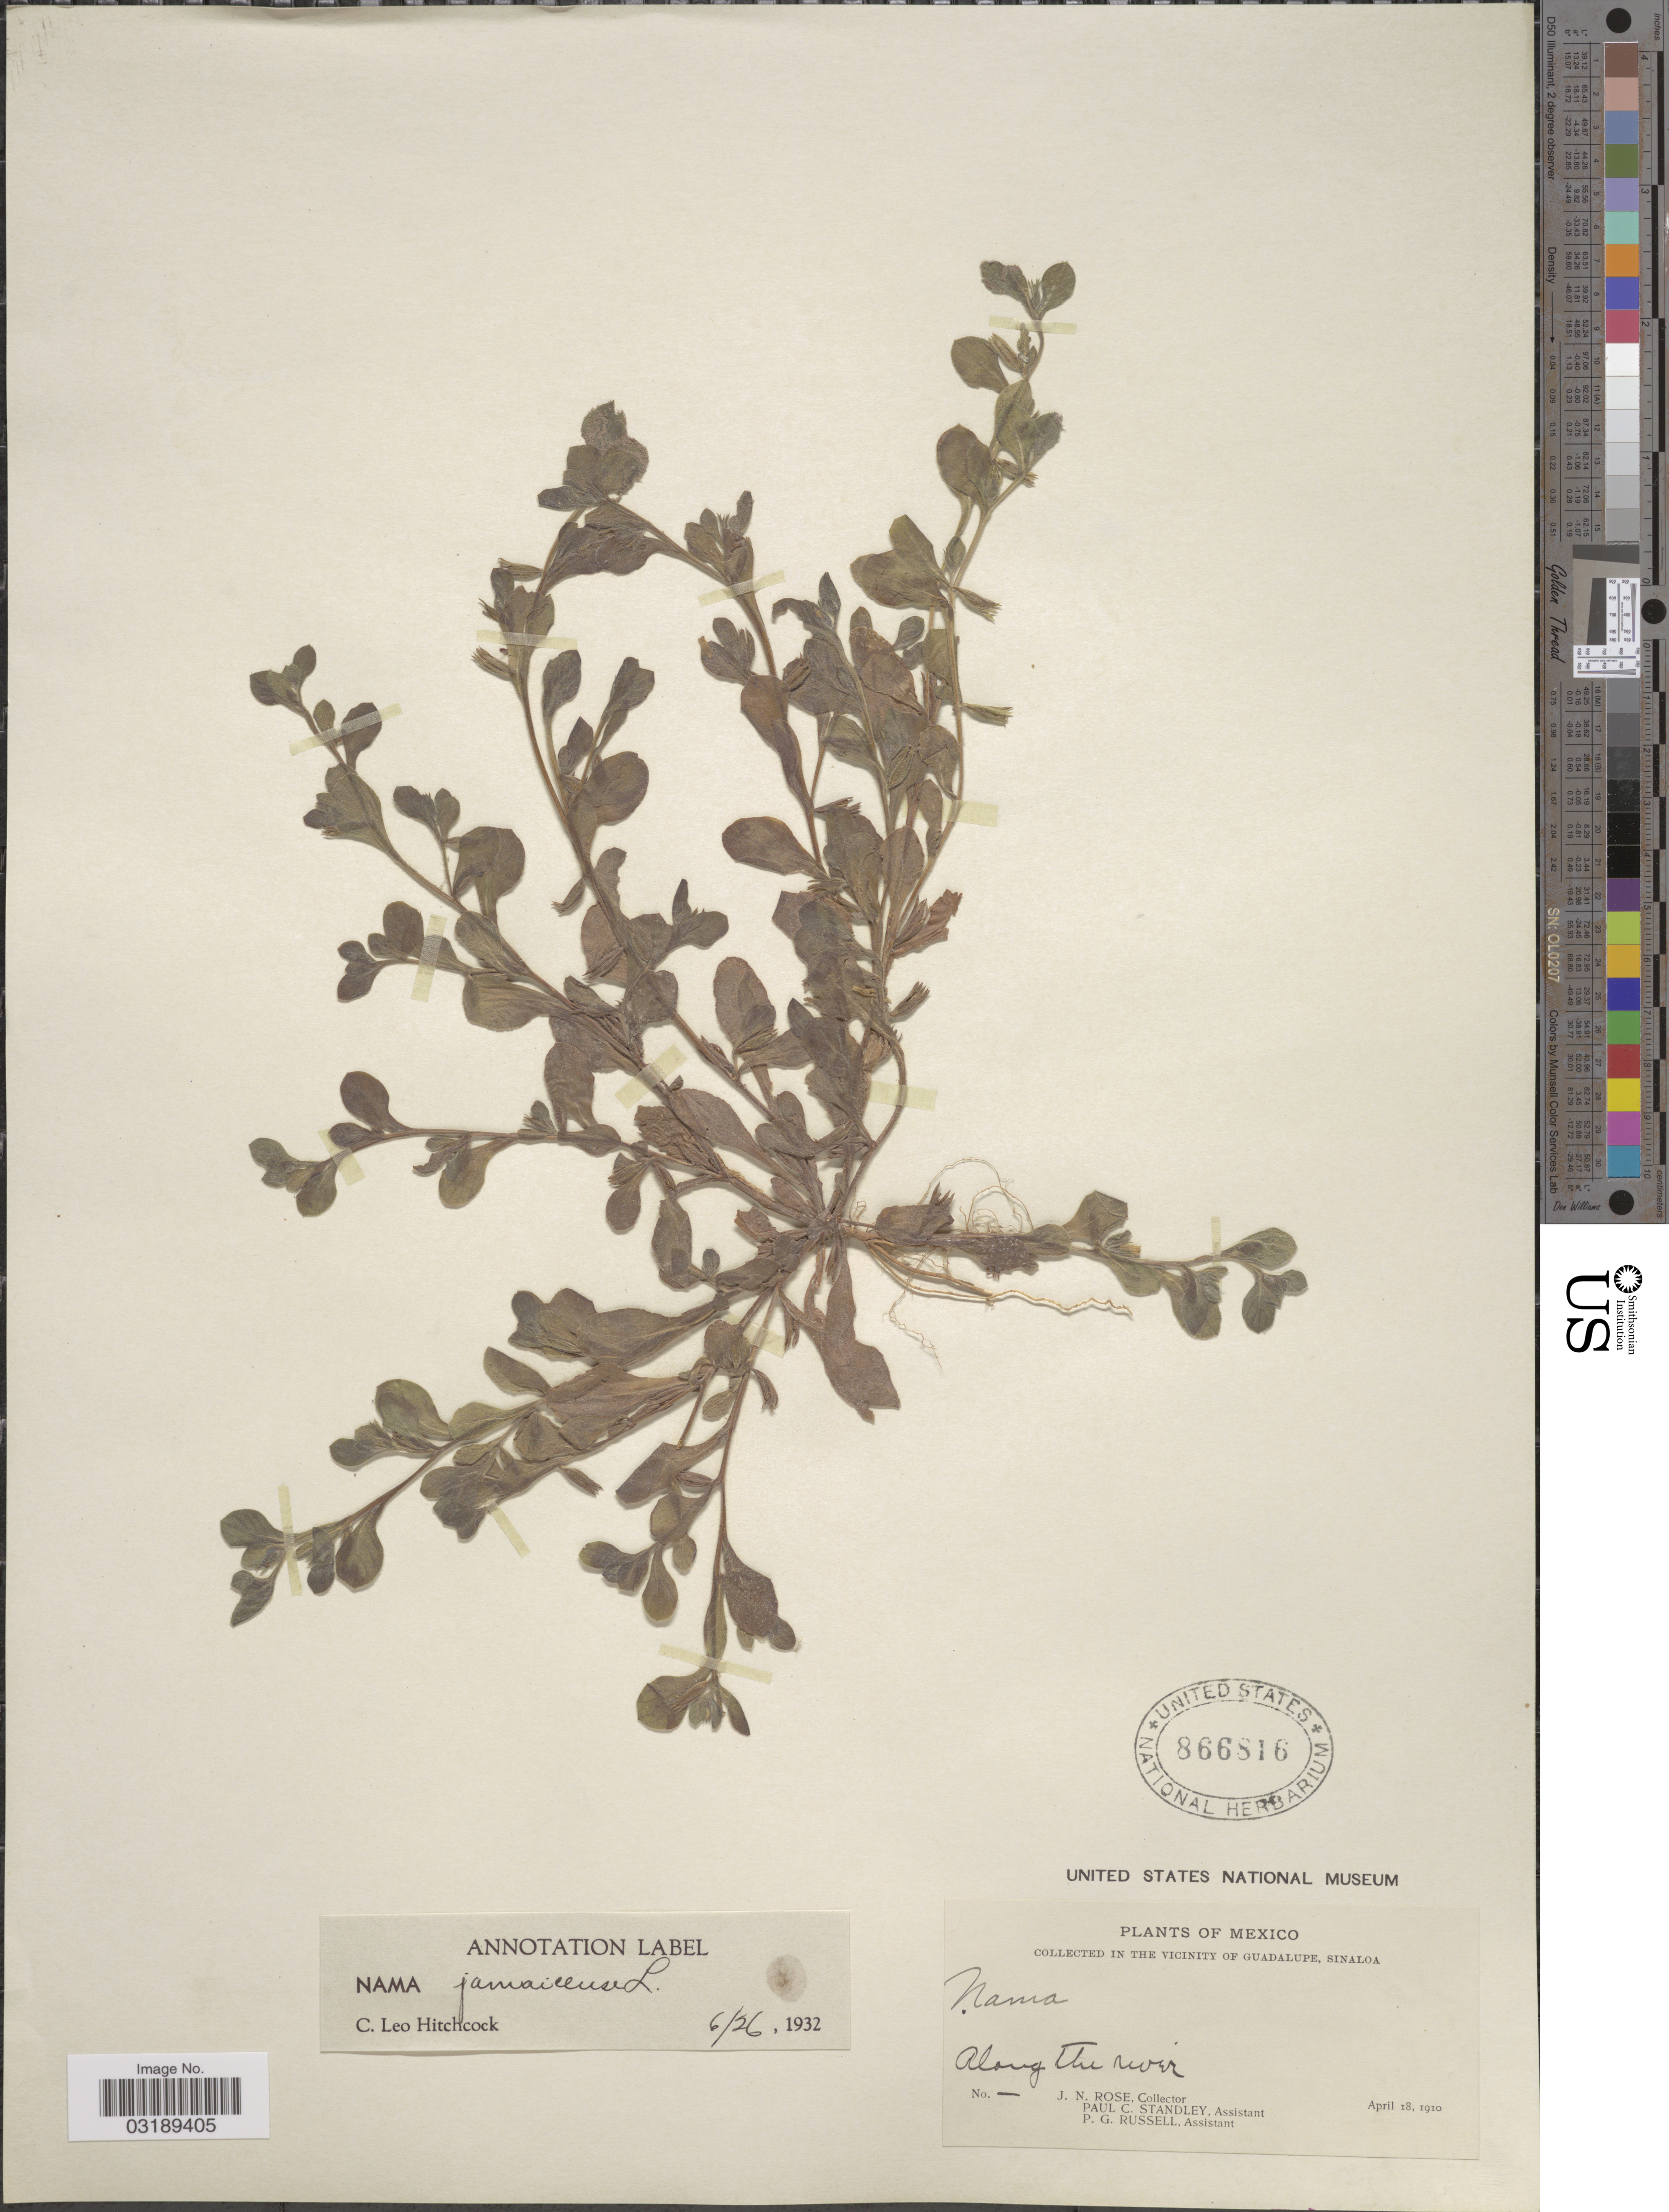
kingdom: Plantae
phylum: Tracheophyta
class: Magnoliopsida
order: Boraginales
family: Namaceae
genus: Nama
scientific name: Nama jamaicensis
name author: L.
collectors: J. N. Rose, P. C. Standley & P. G. Russell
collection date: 1910-04-18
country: Mexico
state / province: Sinaloa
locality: In the vicinity of Guadalupe, Along The river.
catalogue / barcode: US 866816